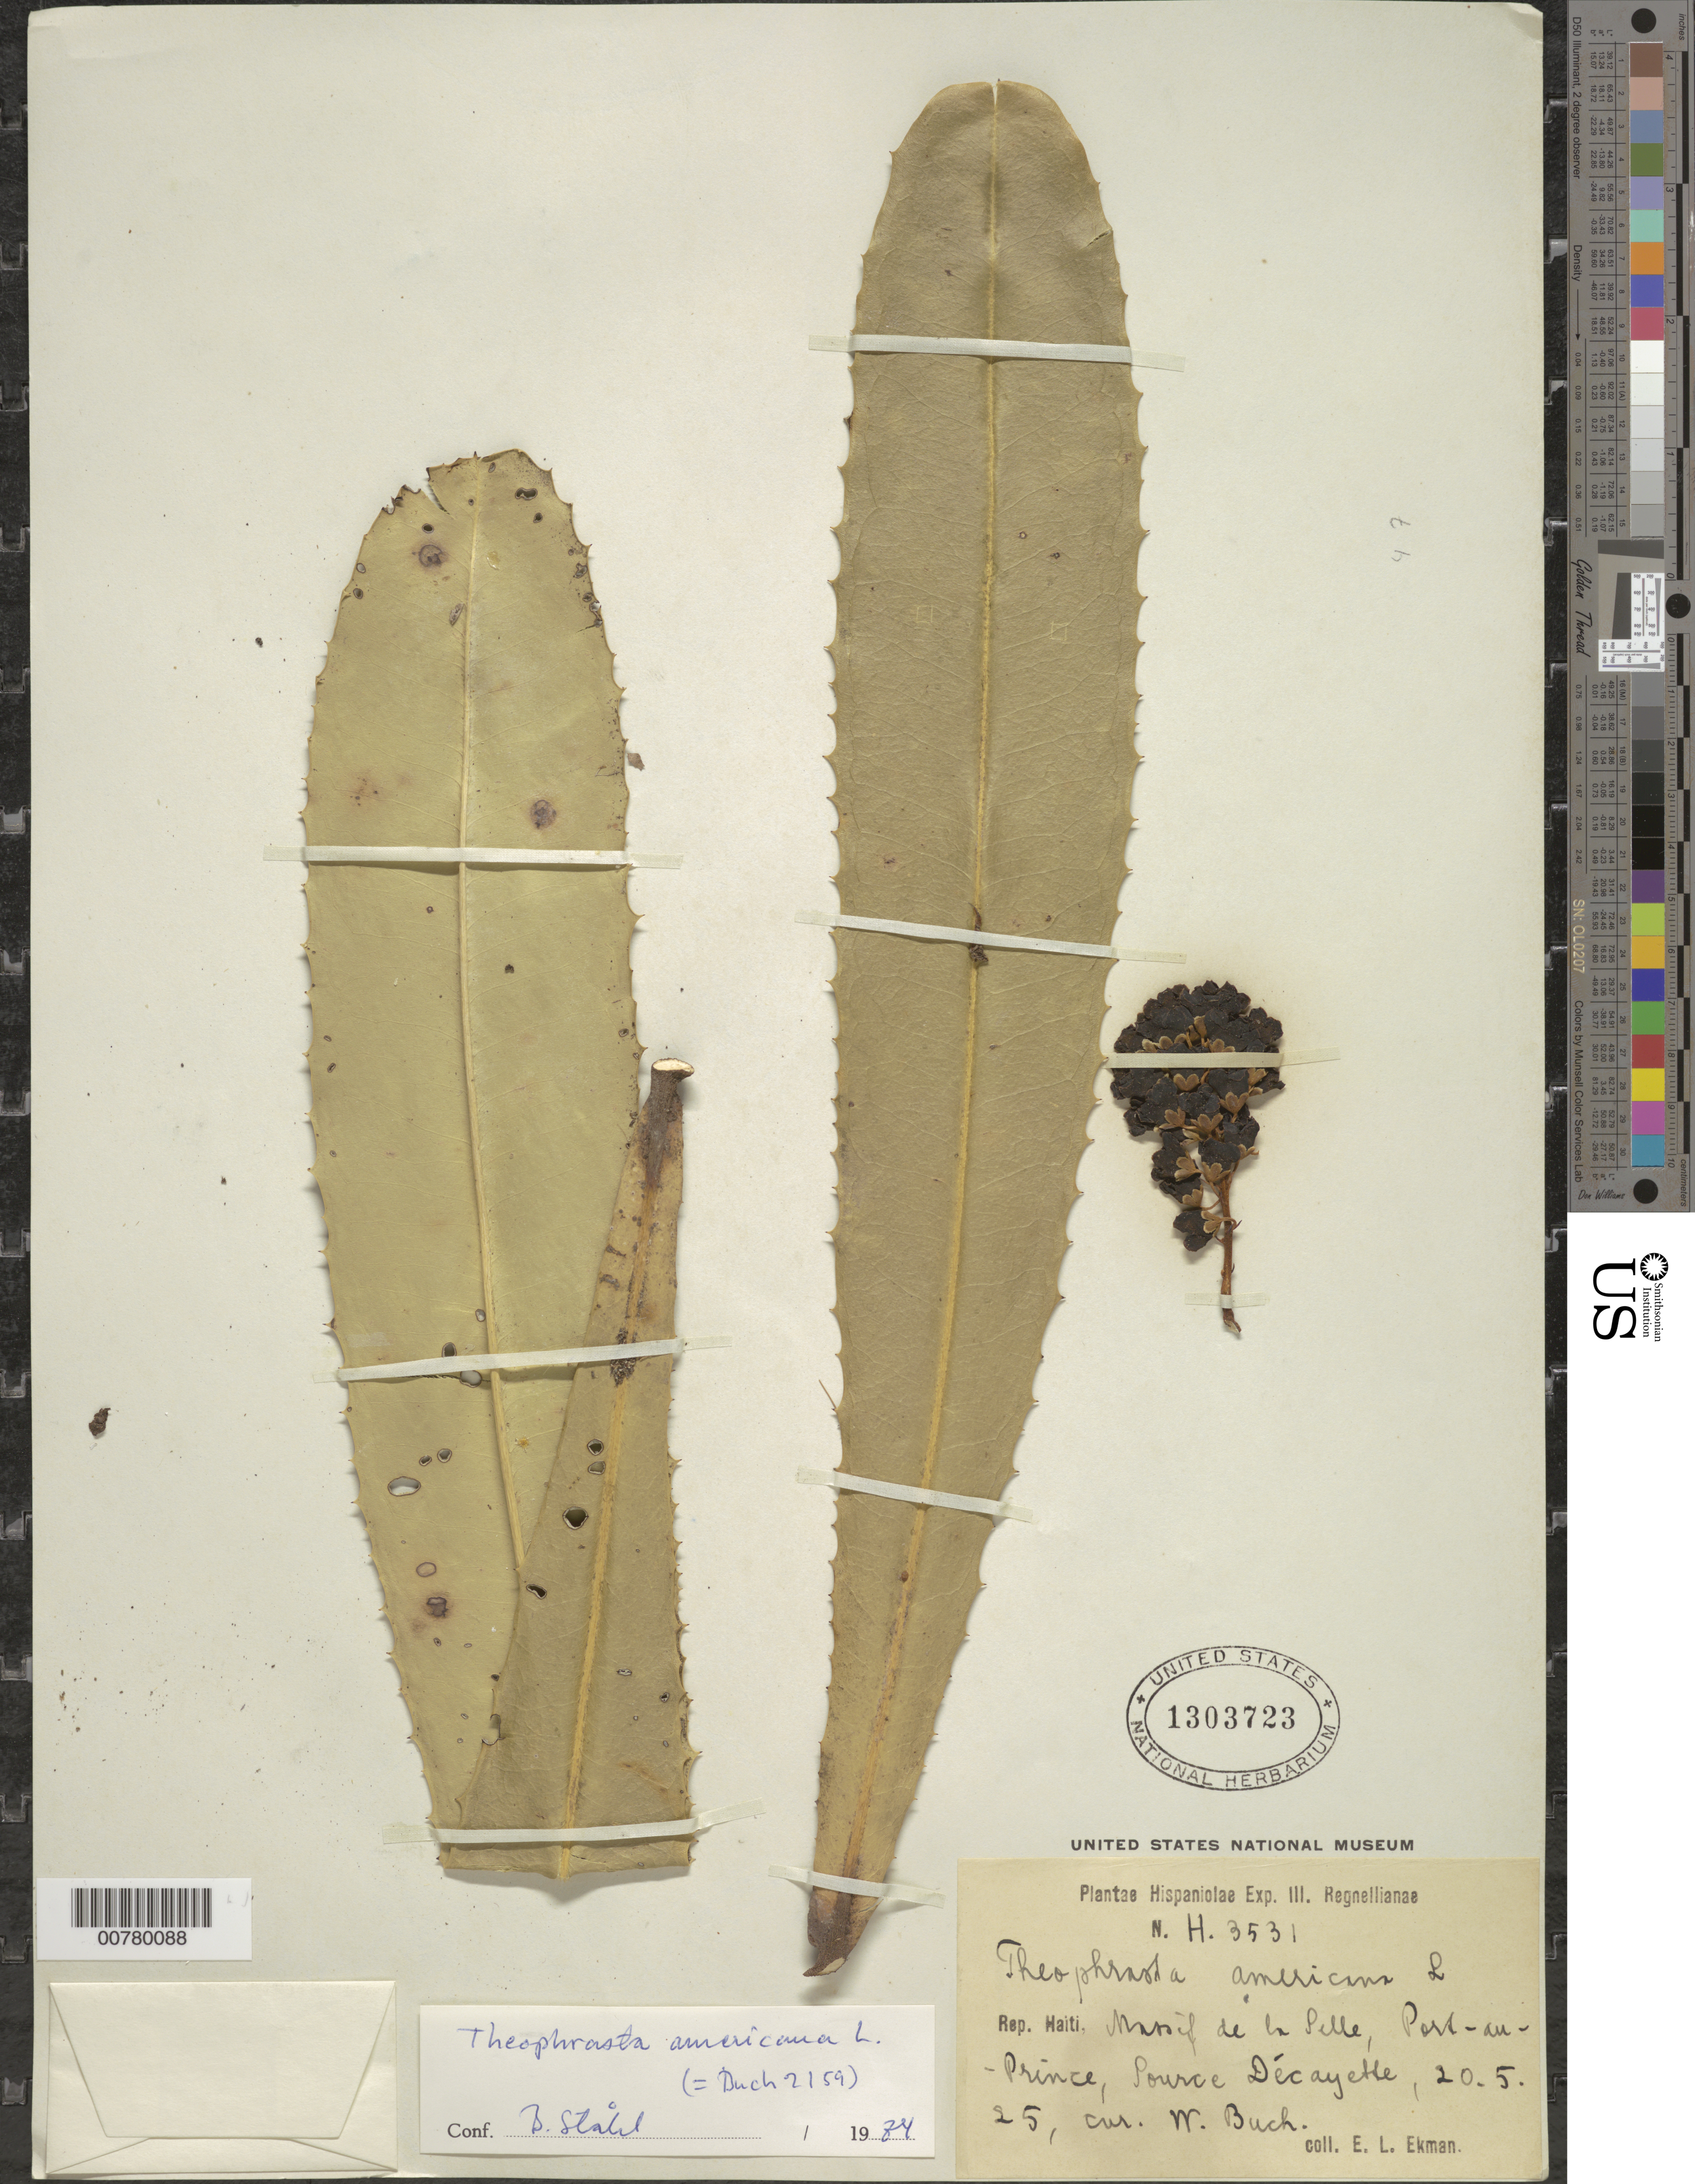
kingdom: Plantae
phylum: Tracheophyta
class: Magnoliopsida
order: Ericales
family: Primulaceae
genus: Theophrasta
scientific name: Theophrasta americana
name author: L.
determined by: Ståhl, B.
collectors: E. L. Ekman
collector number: H 3531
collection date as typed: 20 May 1925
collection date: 1925-05-20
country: Haiti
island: Hispaniola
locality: Massif de la Selle, Port-au-Prince, Source-Décayette.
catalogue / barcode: US 1303723